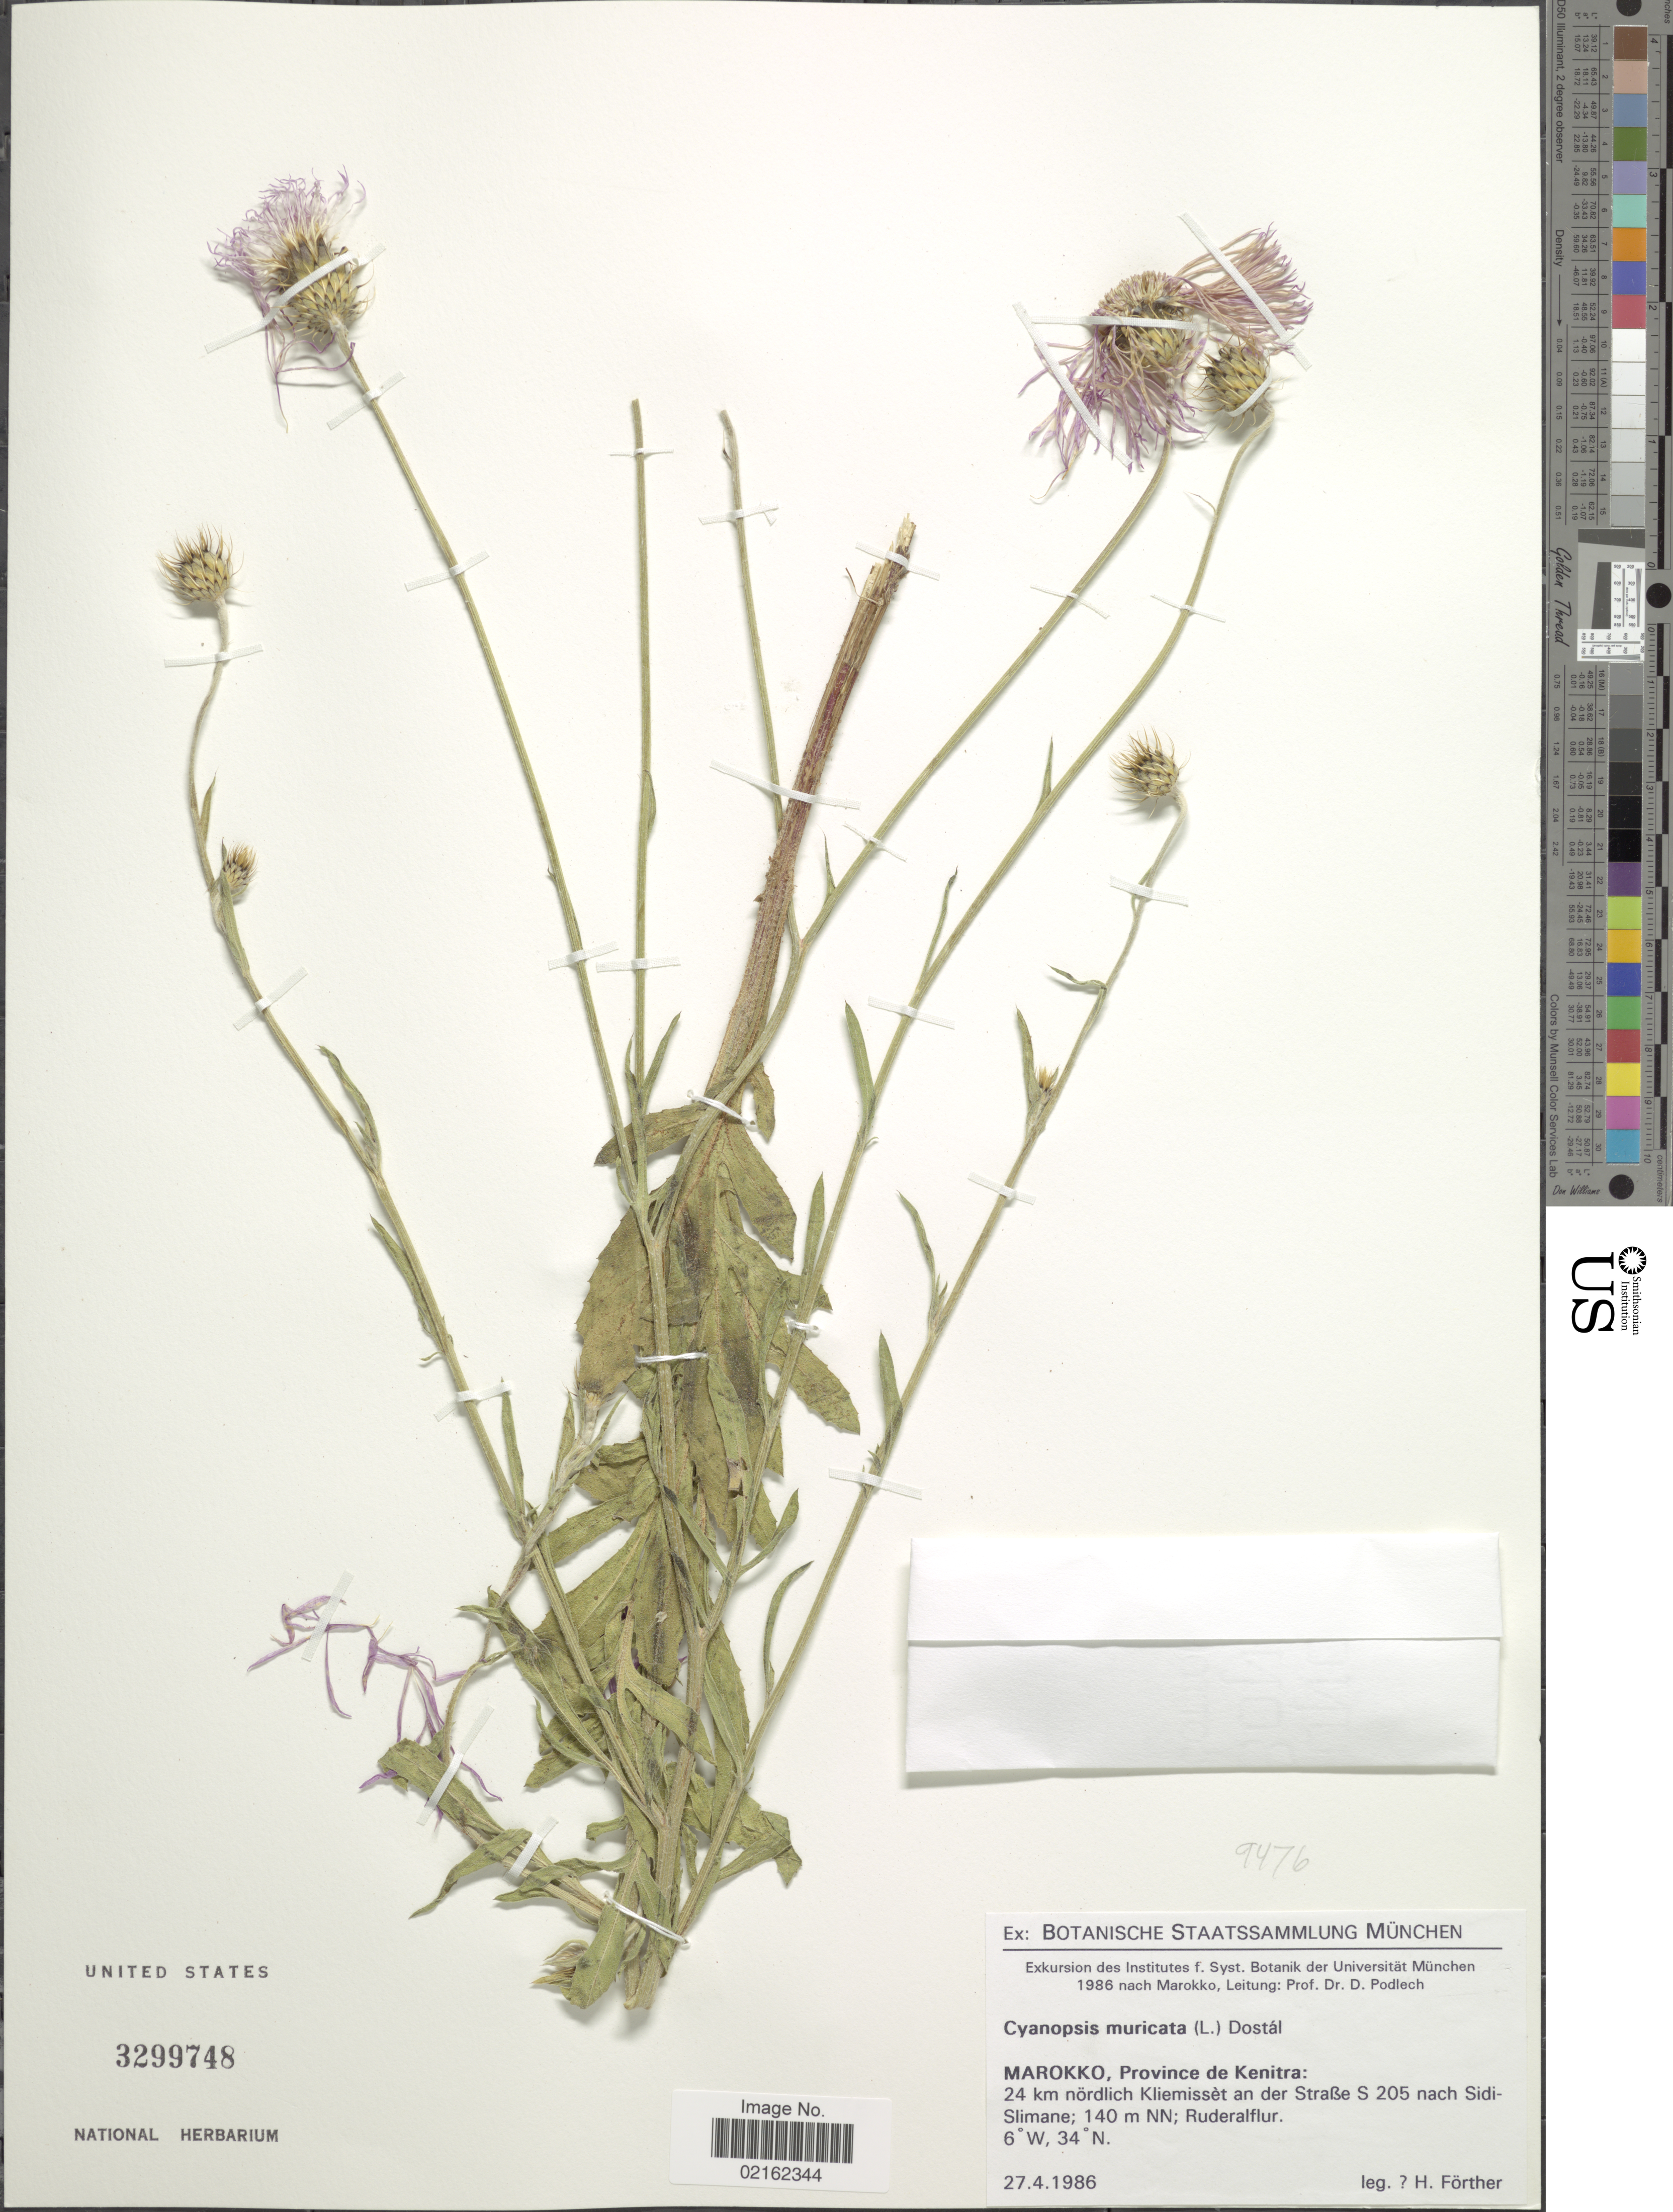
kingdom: Plantae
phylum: Tracheophyta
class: Magnoliopsida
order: Asterales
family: Asteraceae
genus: Volutaria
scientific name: Volutaria muricata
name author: (L.) Maire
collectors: H. Förther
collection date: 1986-04-27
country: Morocco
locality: Marokko, Province de Kenitra, 24 km nordlich Kliemisset an der Strabe S 205 nach Sidi-Slimane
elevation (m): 140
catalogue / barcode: US 3299748